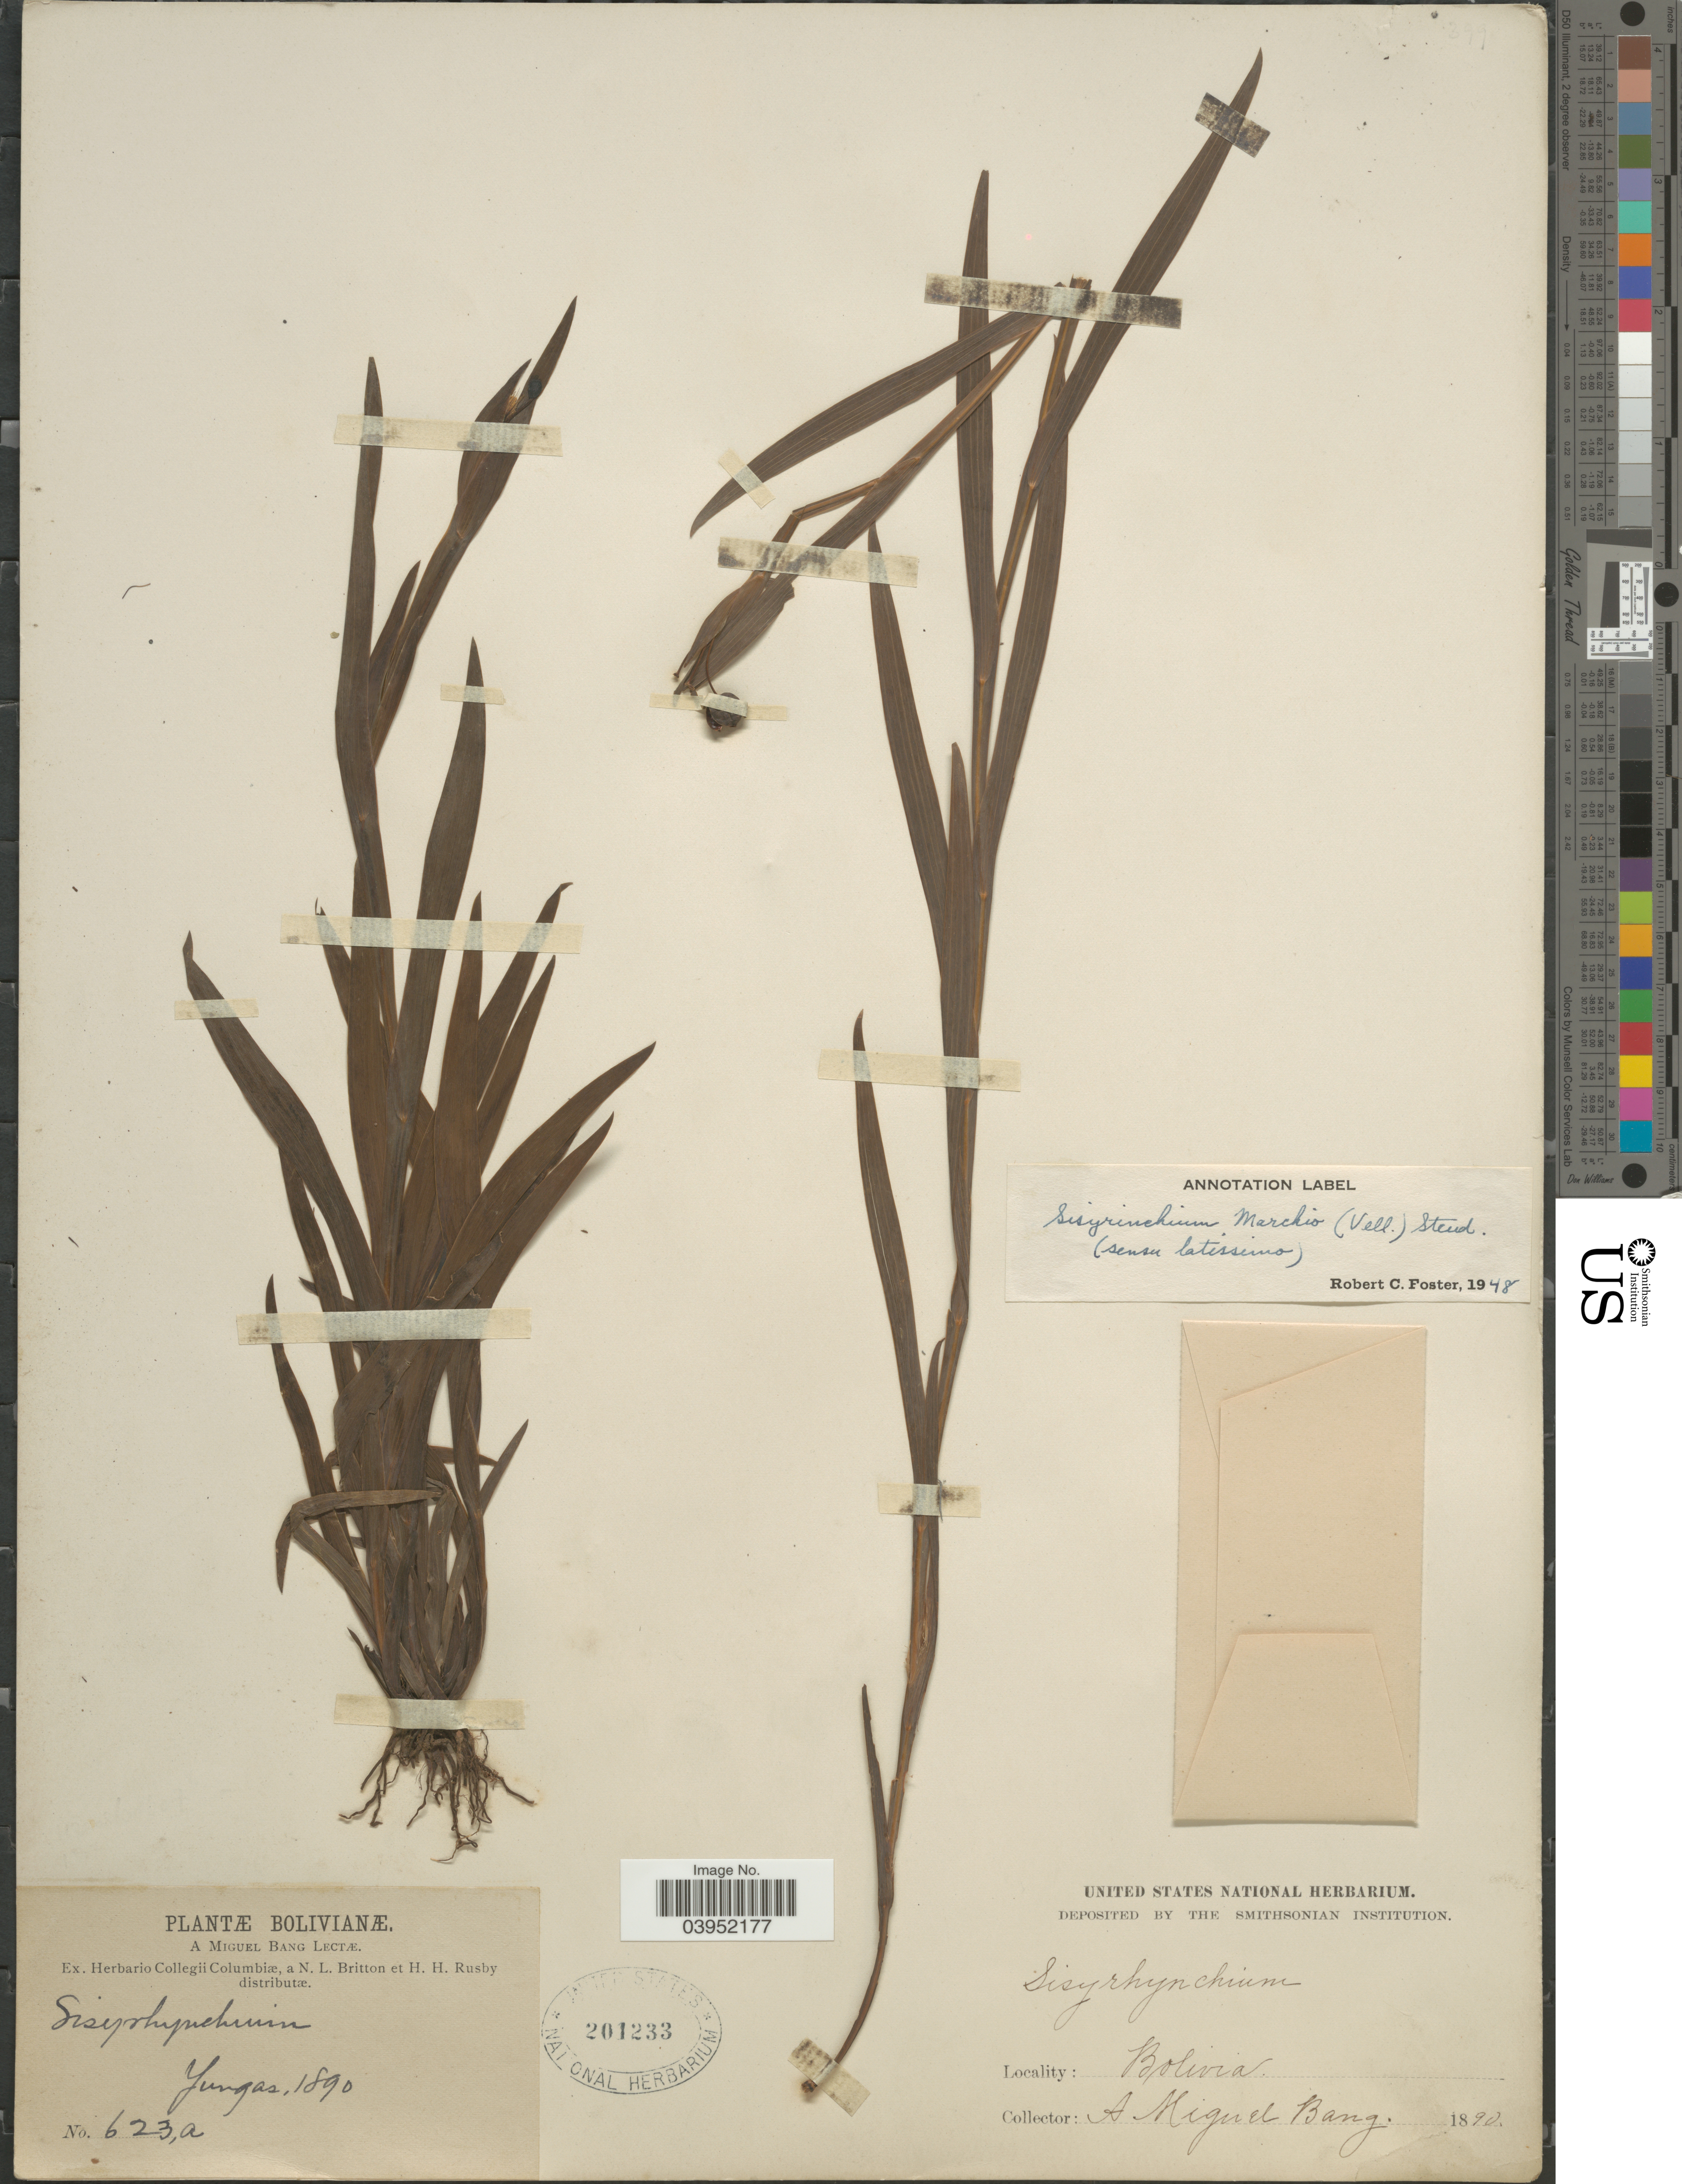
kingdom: Plantae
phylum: Tracheophyta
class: Liliopsida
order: Asparagales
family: Iridaceae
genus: Sisyrinchium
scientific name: Sisyrinchium marchio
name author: (Vell.) Steud.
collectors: M. Bang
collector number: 623a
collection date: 1890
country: Bolivia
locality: Yungas.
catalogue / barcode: US 201233